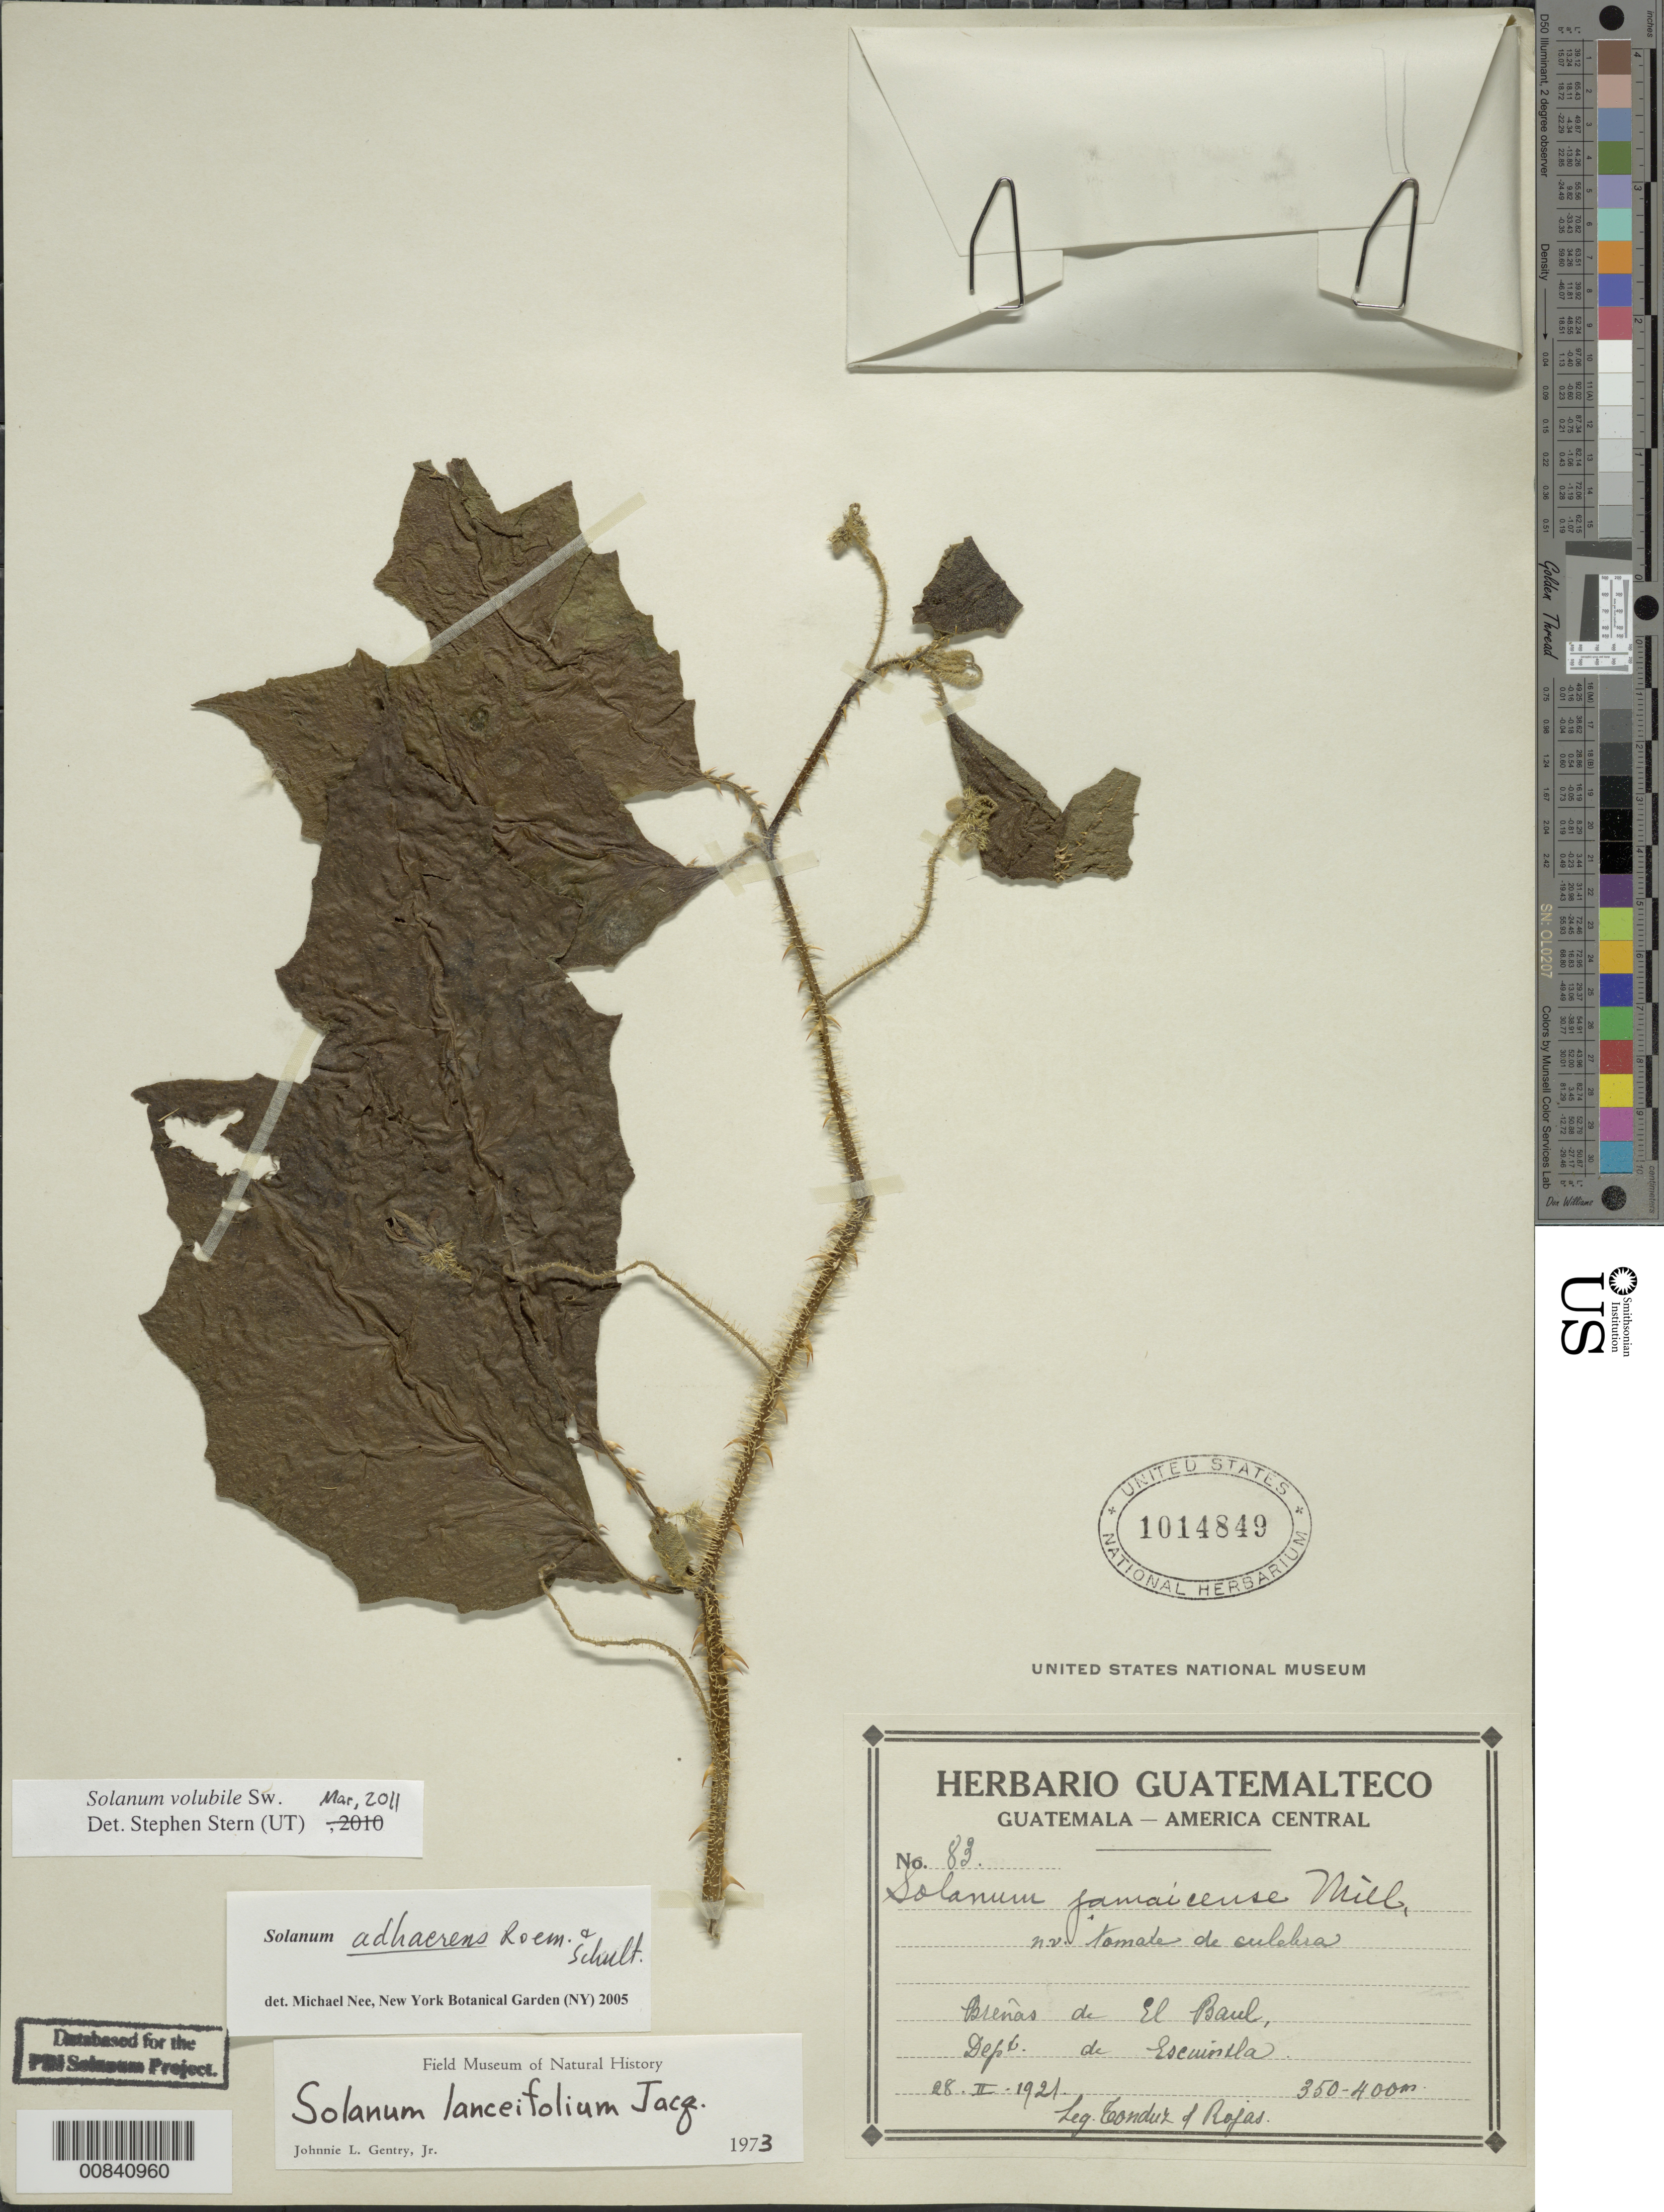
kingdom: Plantae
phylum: Tracheophyta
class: Magnoliopsida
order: Solanales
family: Solanaceae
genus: Solanum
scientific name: Solanum adhaerens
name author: Roem. & Schult.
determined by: Nee, Michael H.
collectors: A. Tonduz & T. Rojas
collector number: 83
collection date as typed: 28 Feb 1923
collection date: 1923-02-28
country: Guatemala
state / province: Escuintla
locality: Breñas de El Baul.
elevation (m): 350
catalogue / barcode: US 1014849